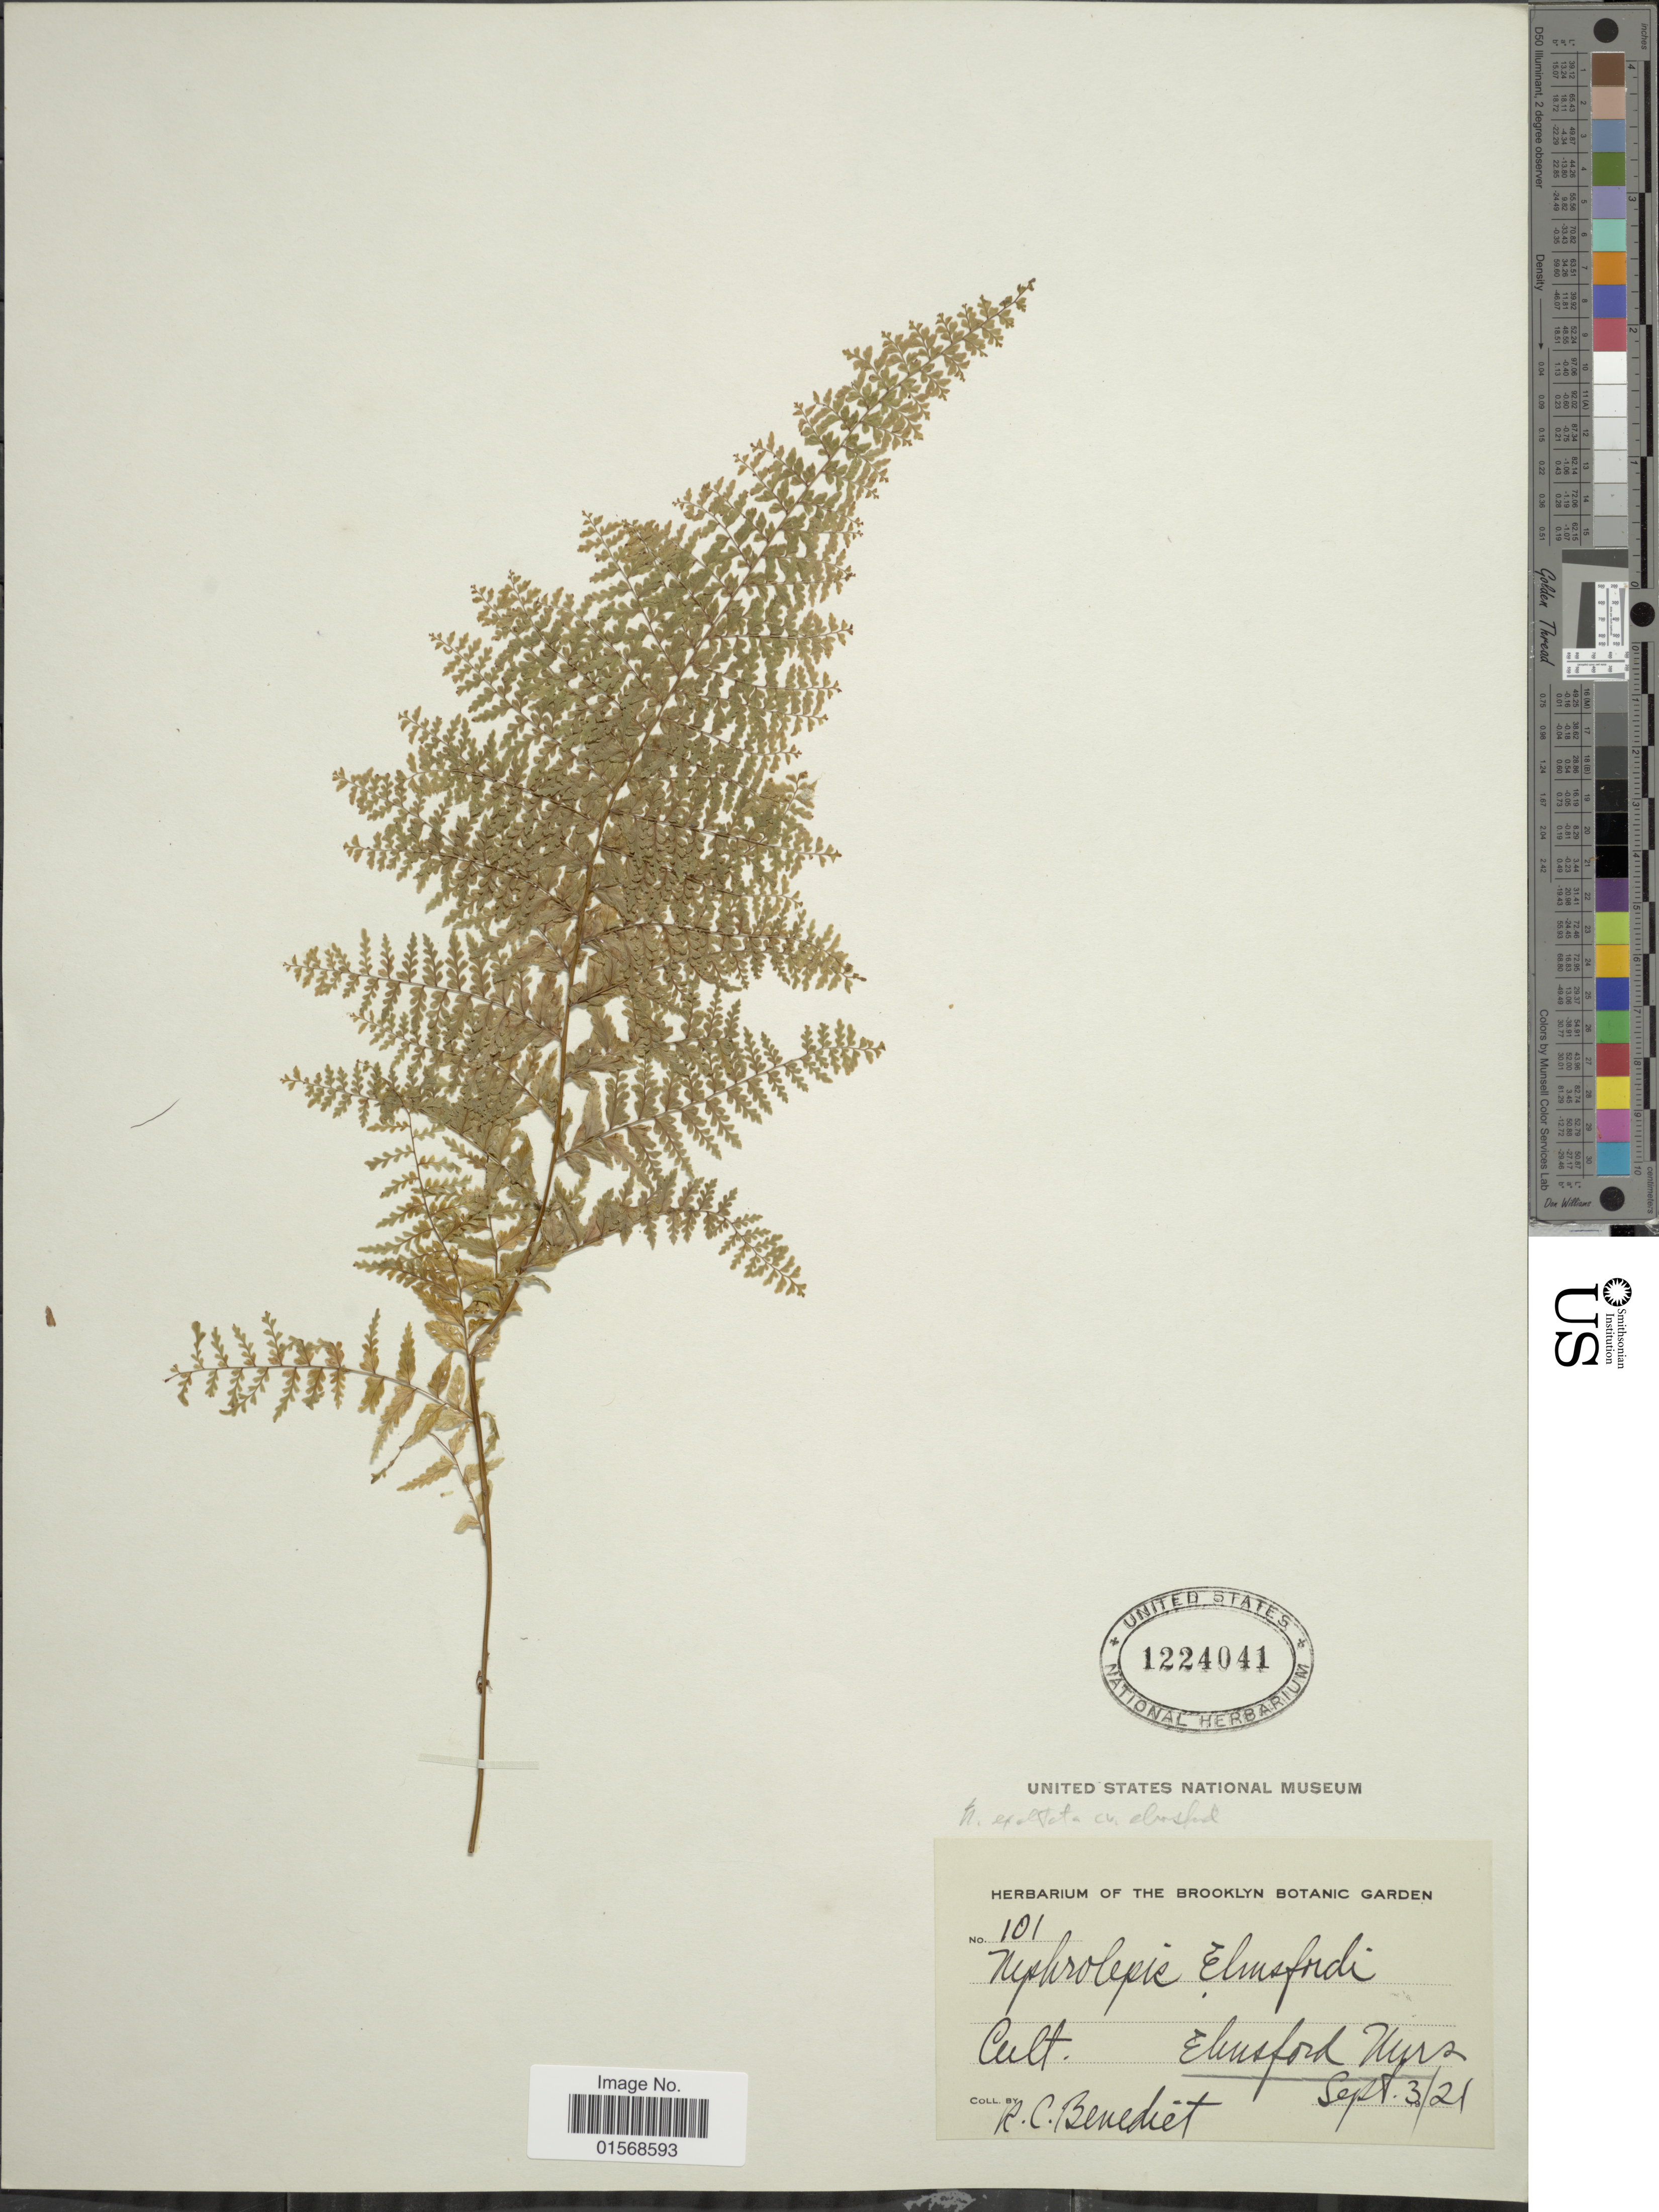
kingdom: Plantae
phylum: Tracheophyta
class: Polypodiopsida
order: Polypodiales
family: Nephrolepidaceae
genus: Nephrolepis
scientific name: Nephrolepis 'Elmford'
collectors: R. C. Benedict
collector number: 101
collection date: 1921-09-03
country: United States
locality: Elmsford Nurs.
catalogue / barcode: US 1224041